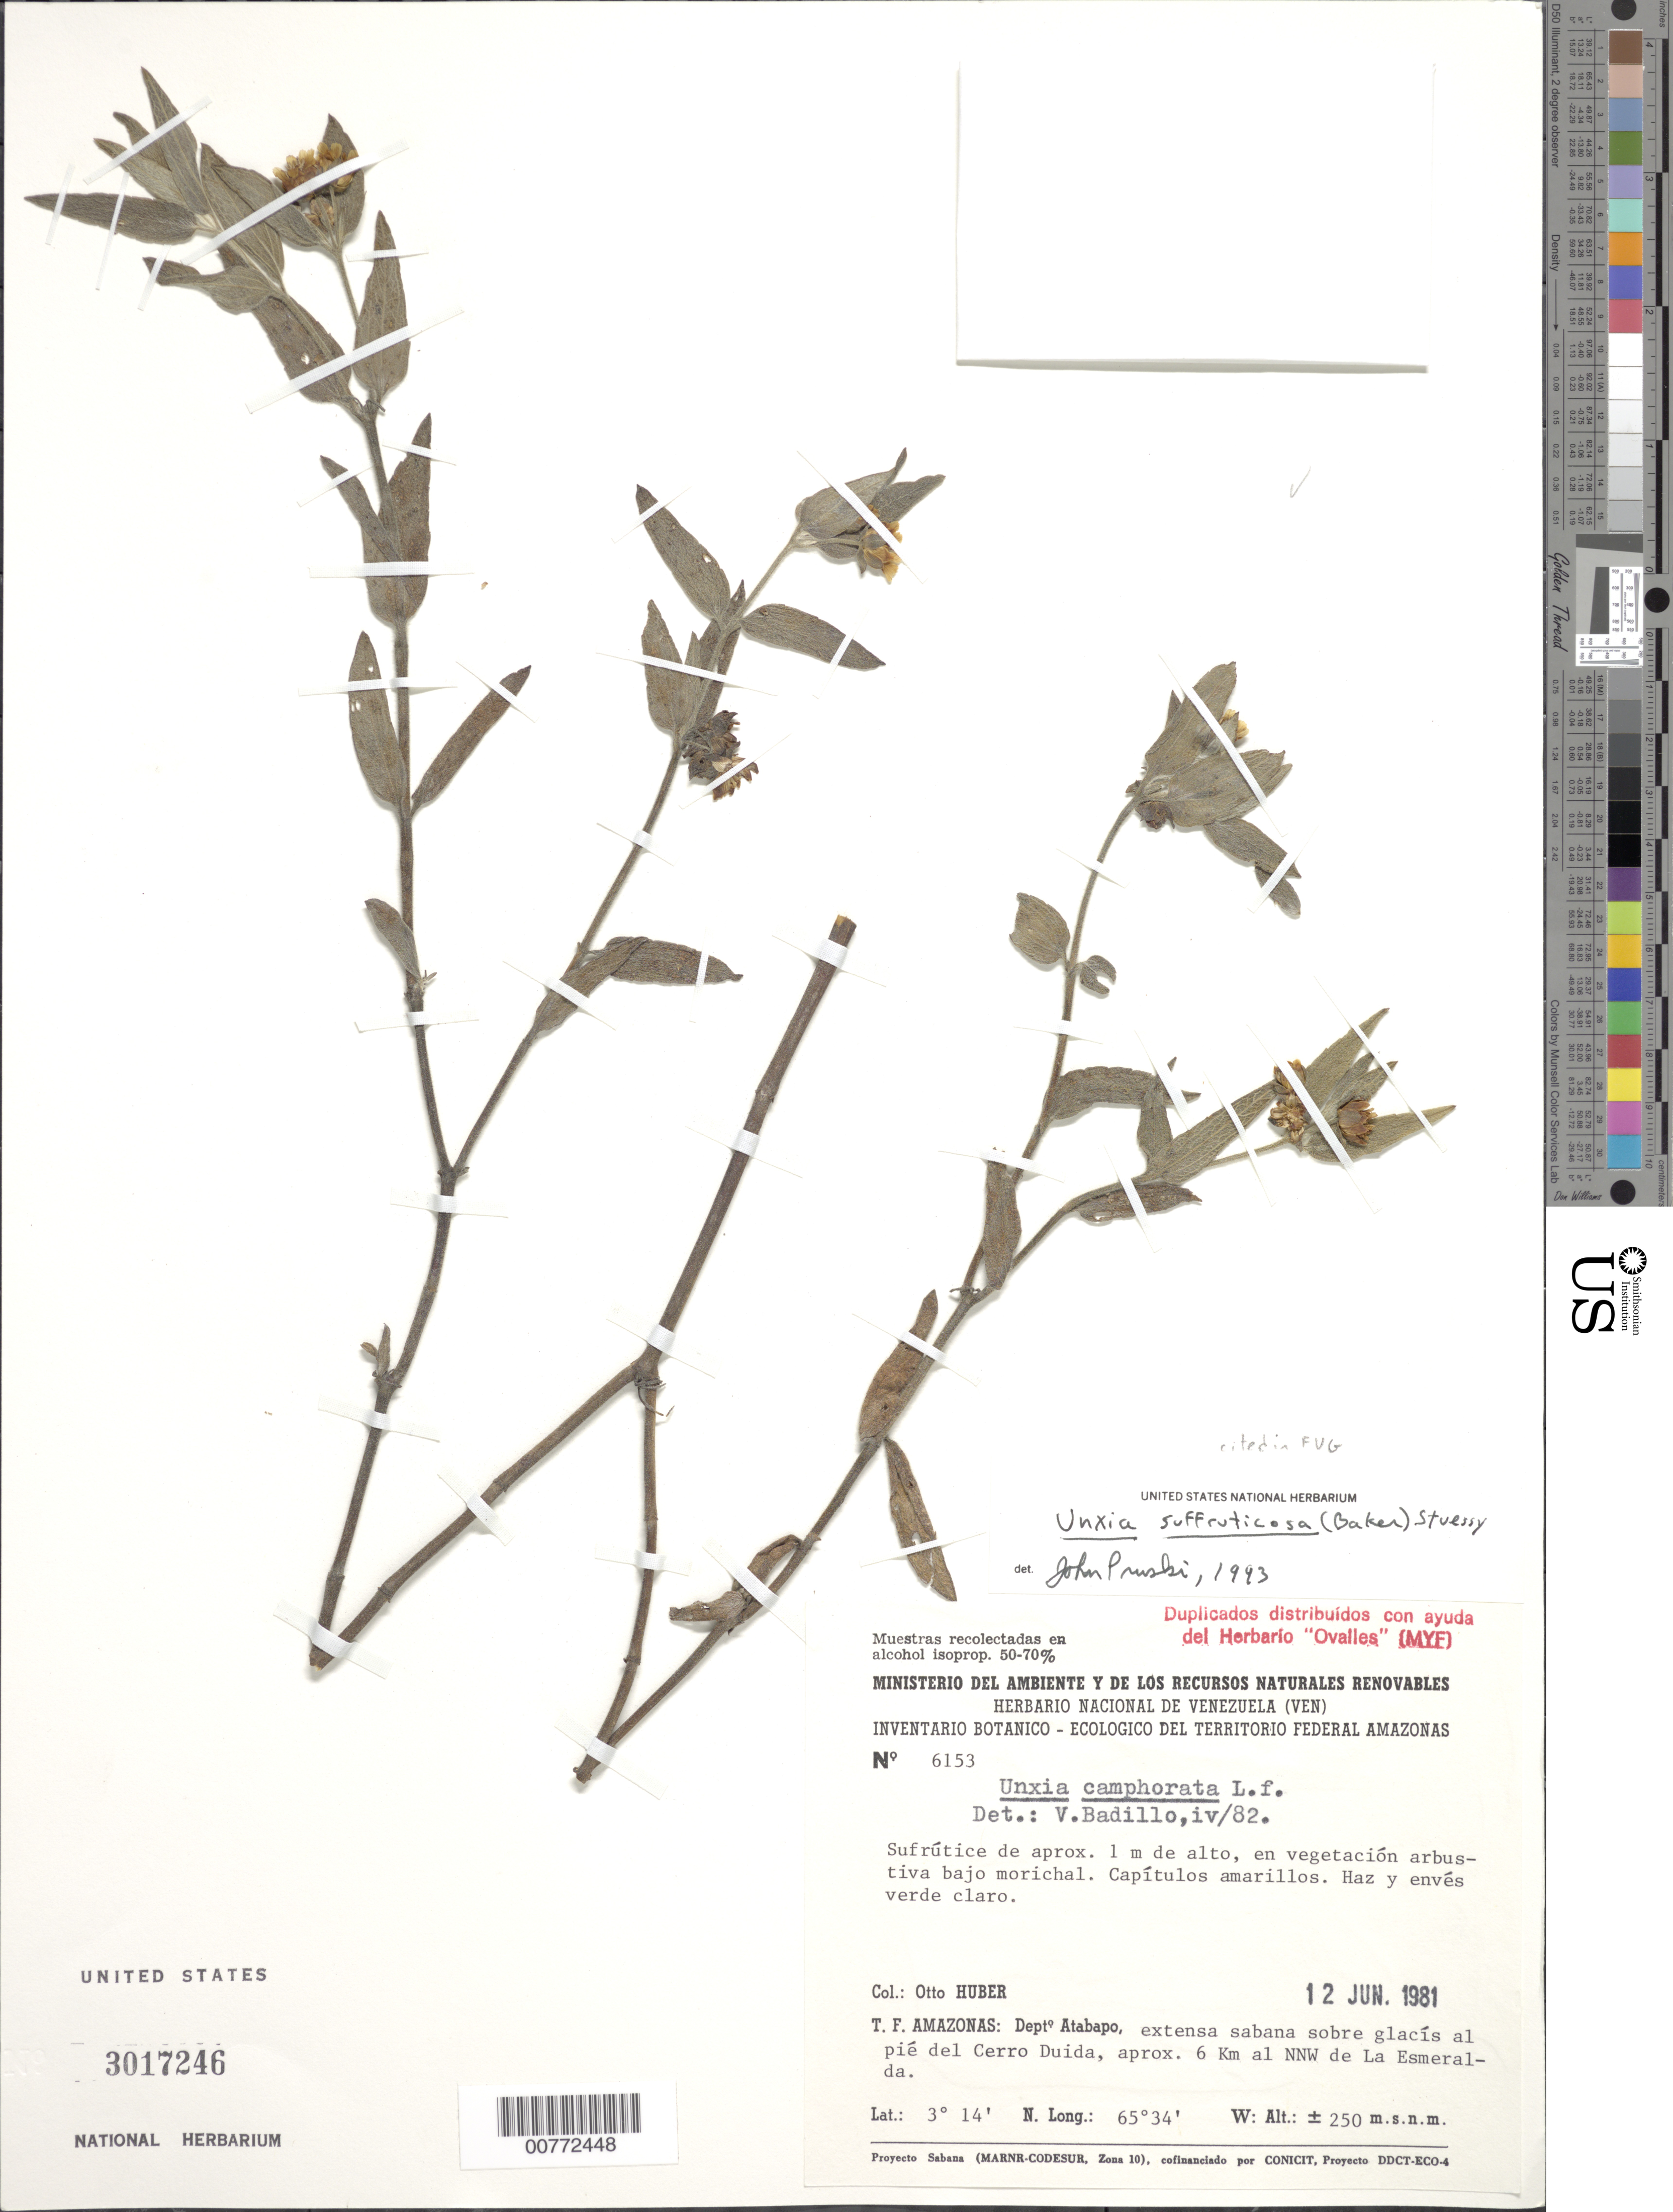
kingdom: Plantae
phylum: Tracheophyta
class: Magnoliopsida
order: Asterales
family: Asteraceae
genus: Unxia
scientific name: Unxia suffruticosa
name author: (Baker) Steussy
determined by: Pruski, J. F.; Funk, V. A.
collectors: O. Huber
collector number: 6153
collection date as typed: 12-Jun-81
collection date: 1981-06-12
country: Venezuela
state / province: Amazonas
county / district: Atabapo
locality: Cerro Duida, 6 km NNW of La Esmeralda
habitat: Vegetación arbustiva bajo marichal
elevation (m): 250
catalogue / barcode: US 3017246